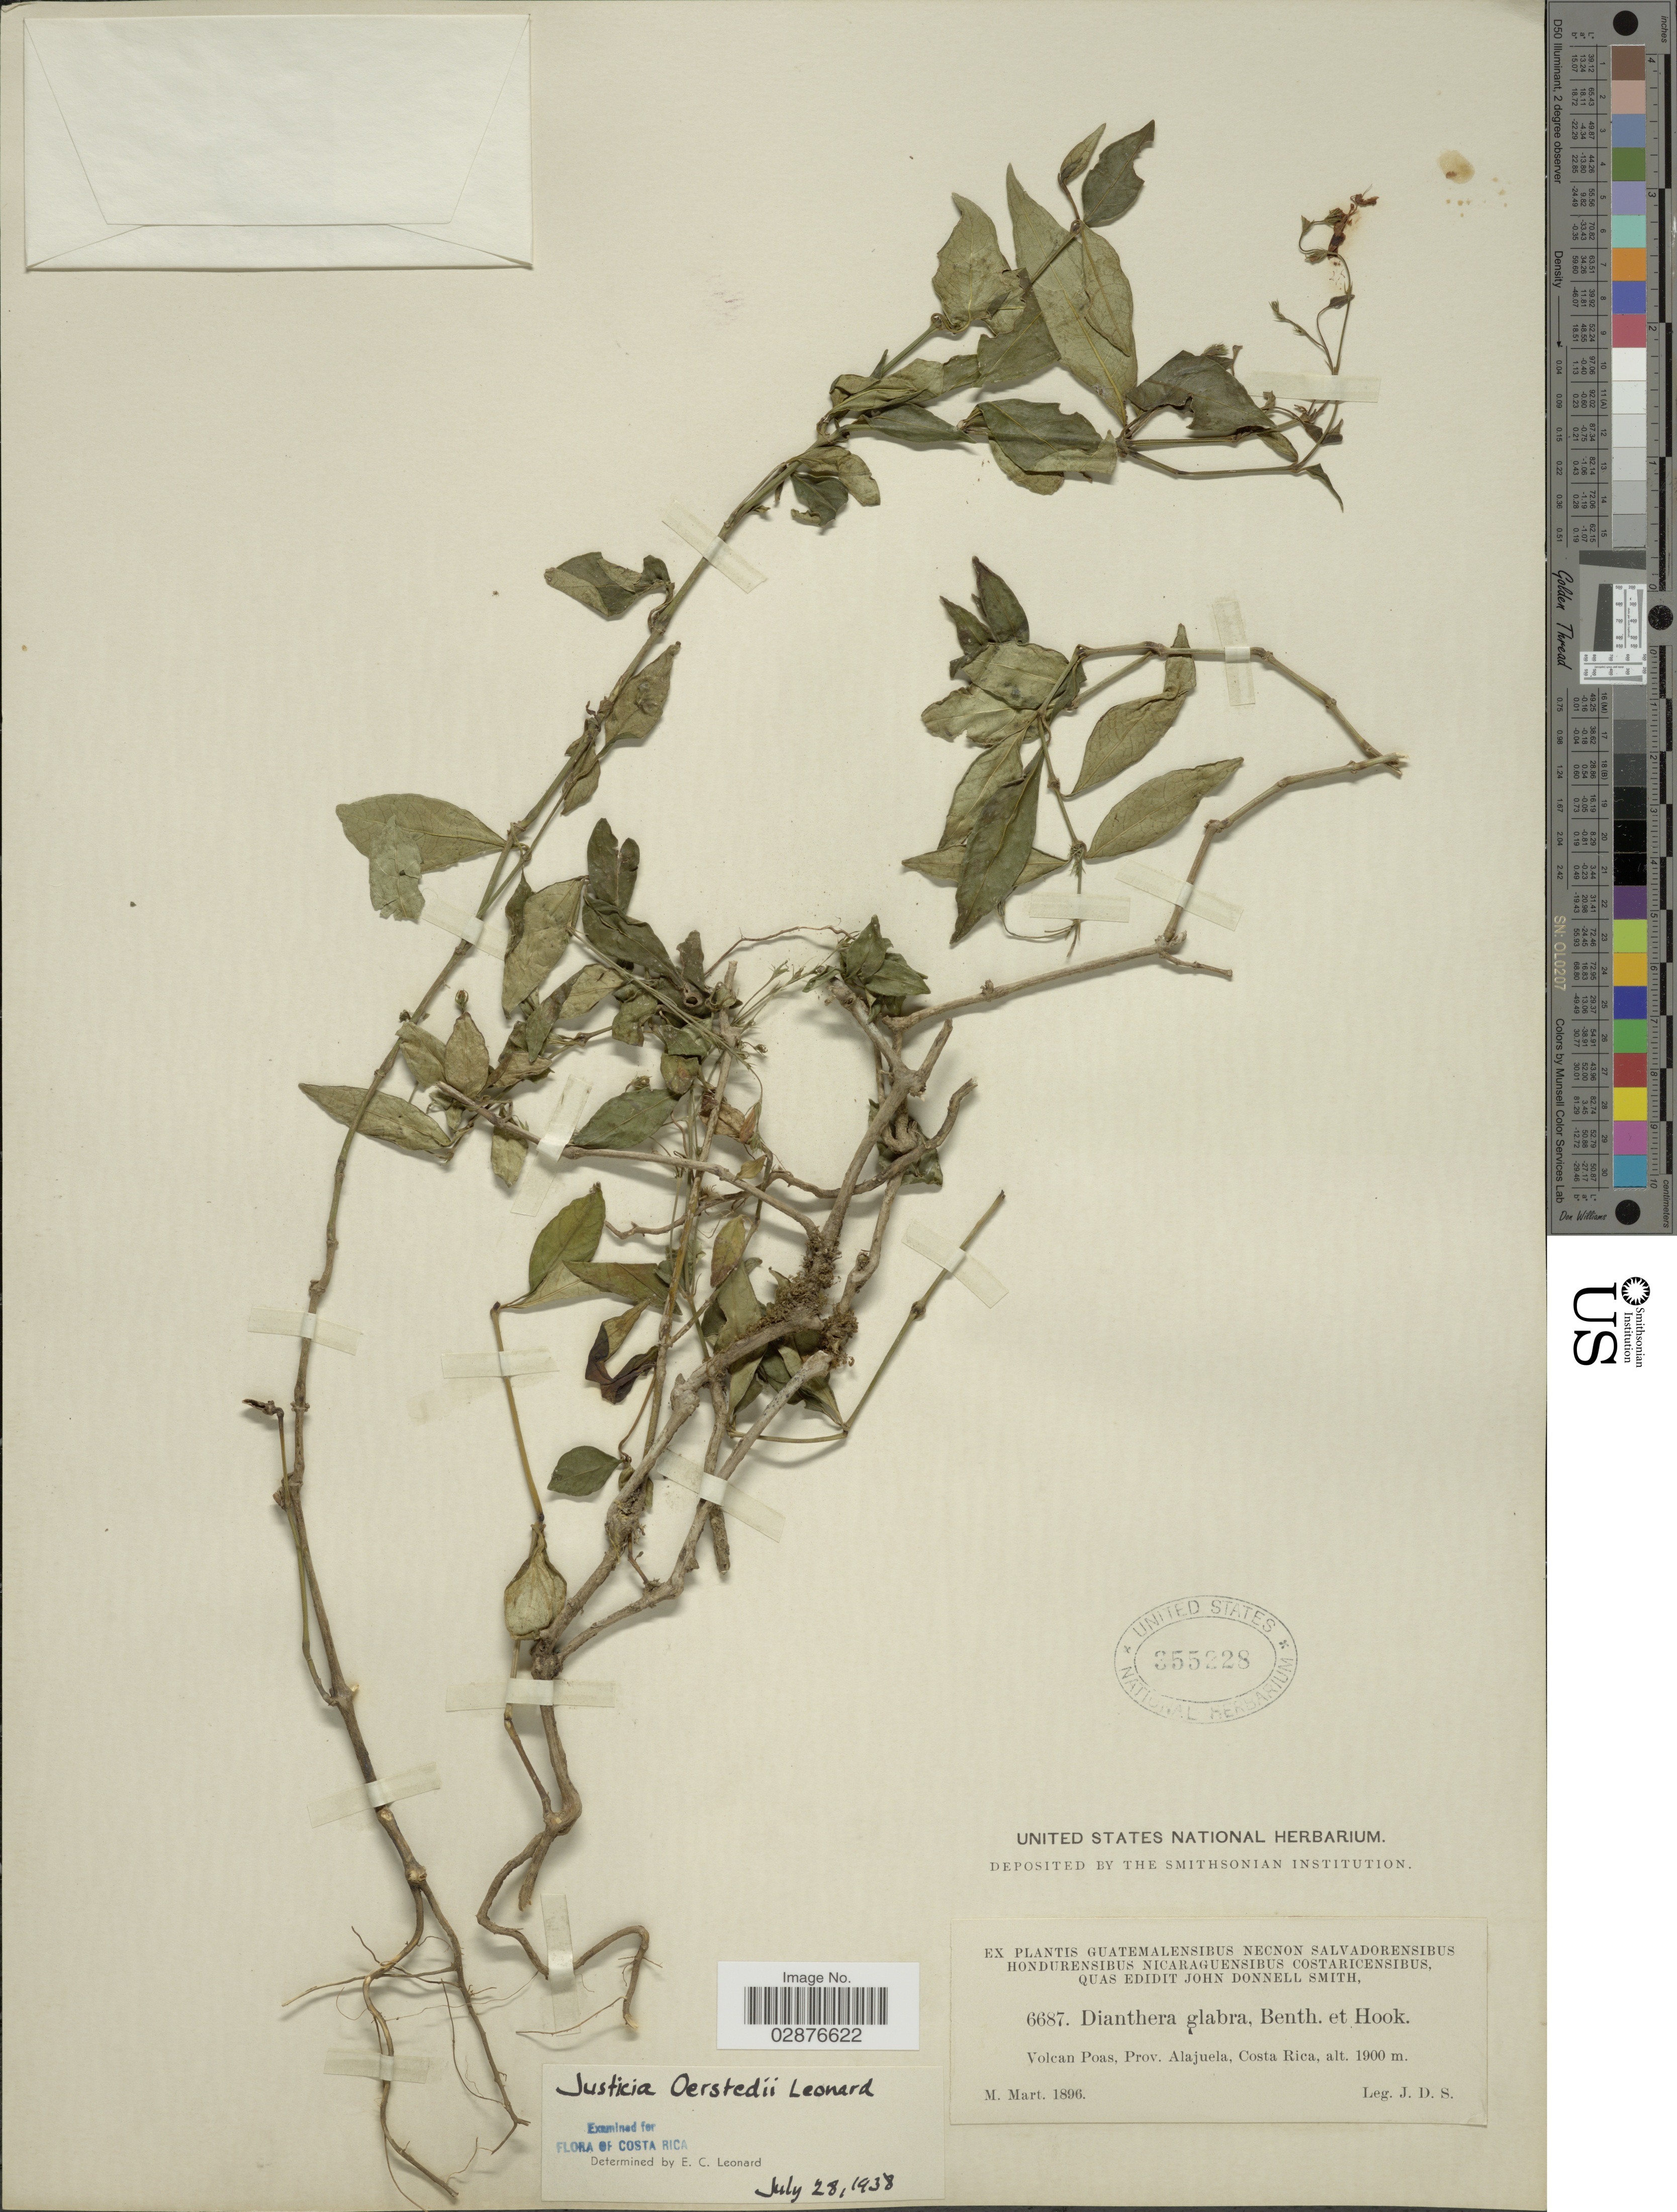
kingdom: Plantae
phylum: Tracheophyta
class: Magnoliopsida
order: Lamiales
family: Acanthaceae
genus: Justicia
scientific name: Justicia oerstedii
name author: Leonard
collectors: J. Donnell Smith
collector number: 6687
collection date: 1896-03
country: Costa Rica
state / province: Alajuela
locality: Volcan Poas.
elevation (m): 1900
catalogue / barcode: US 355228